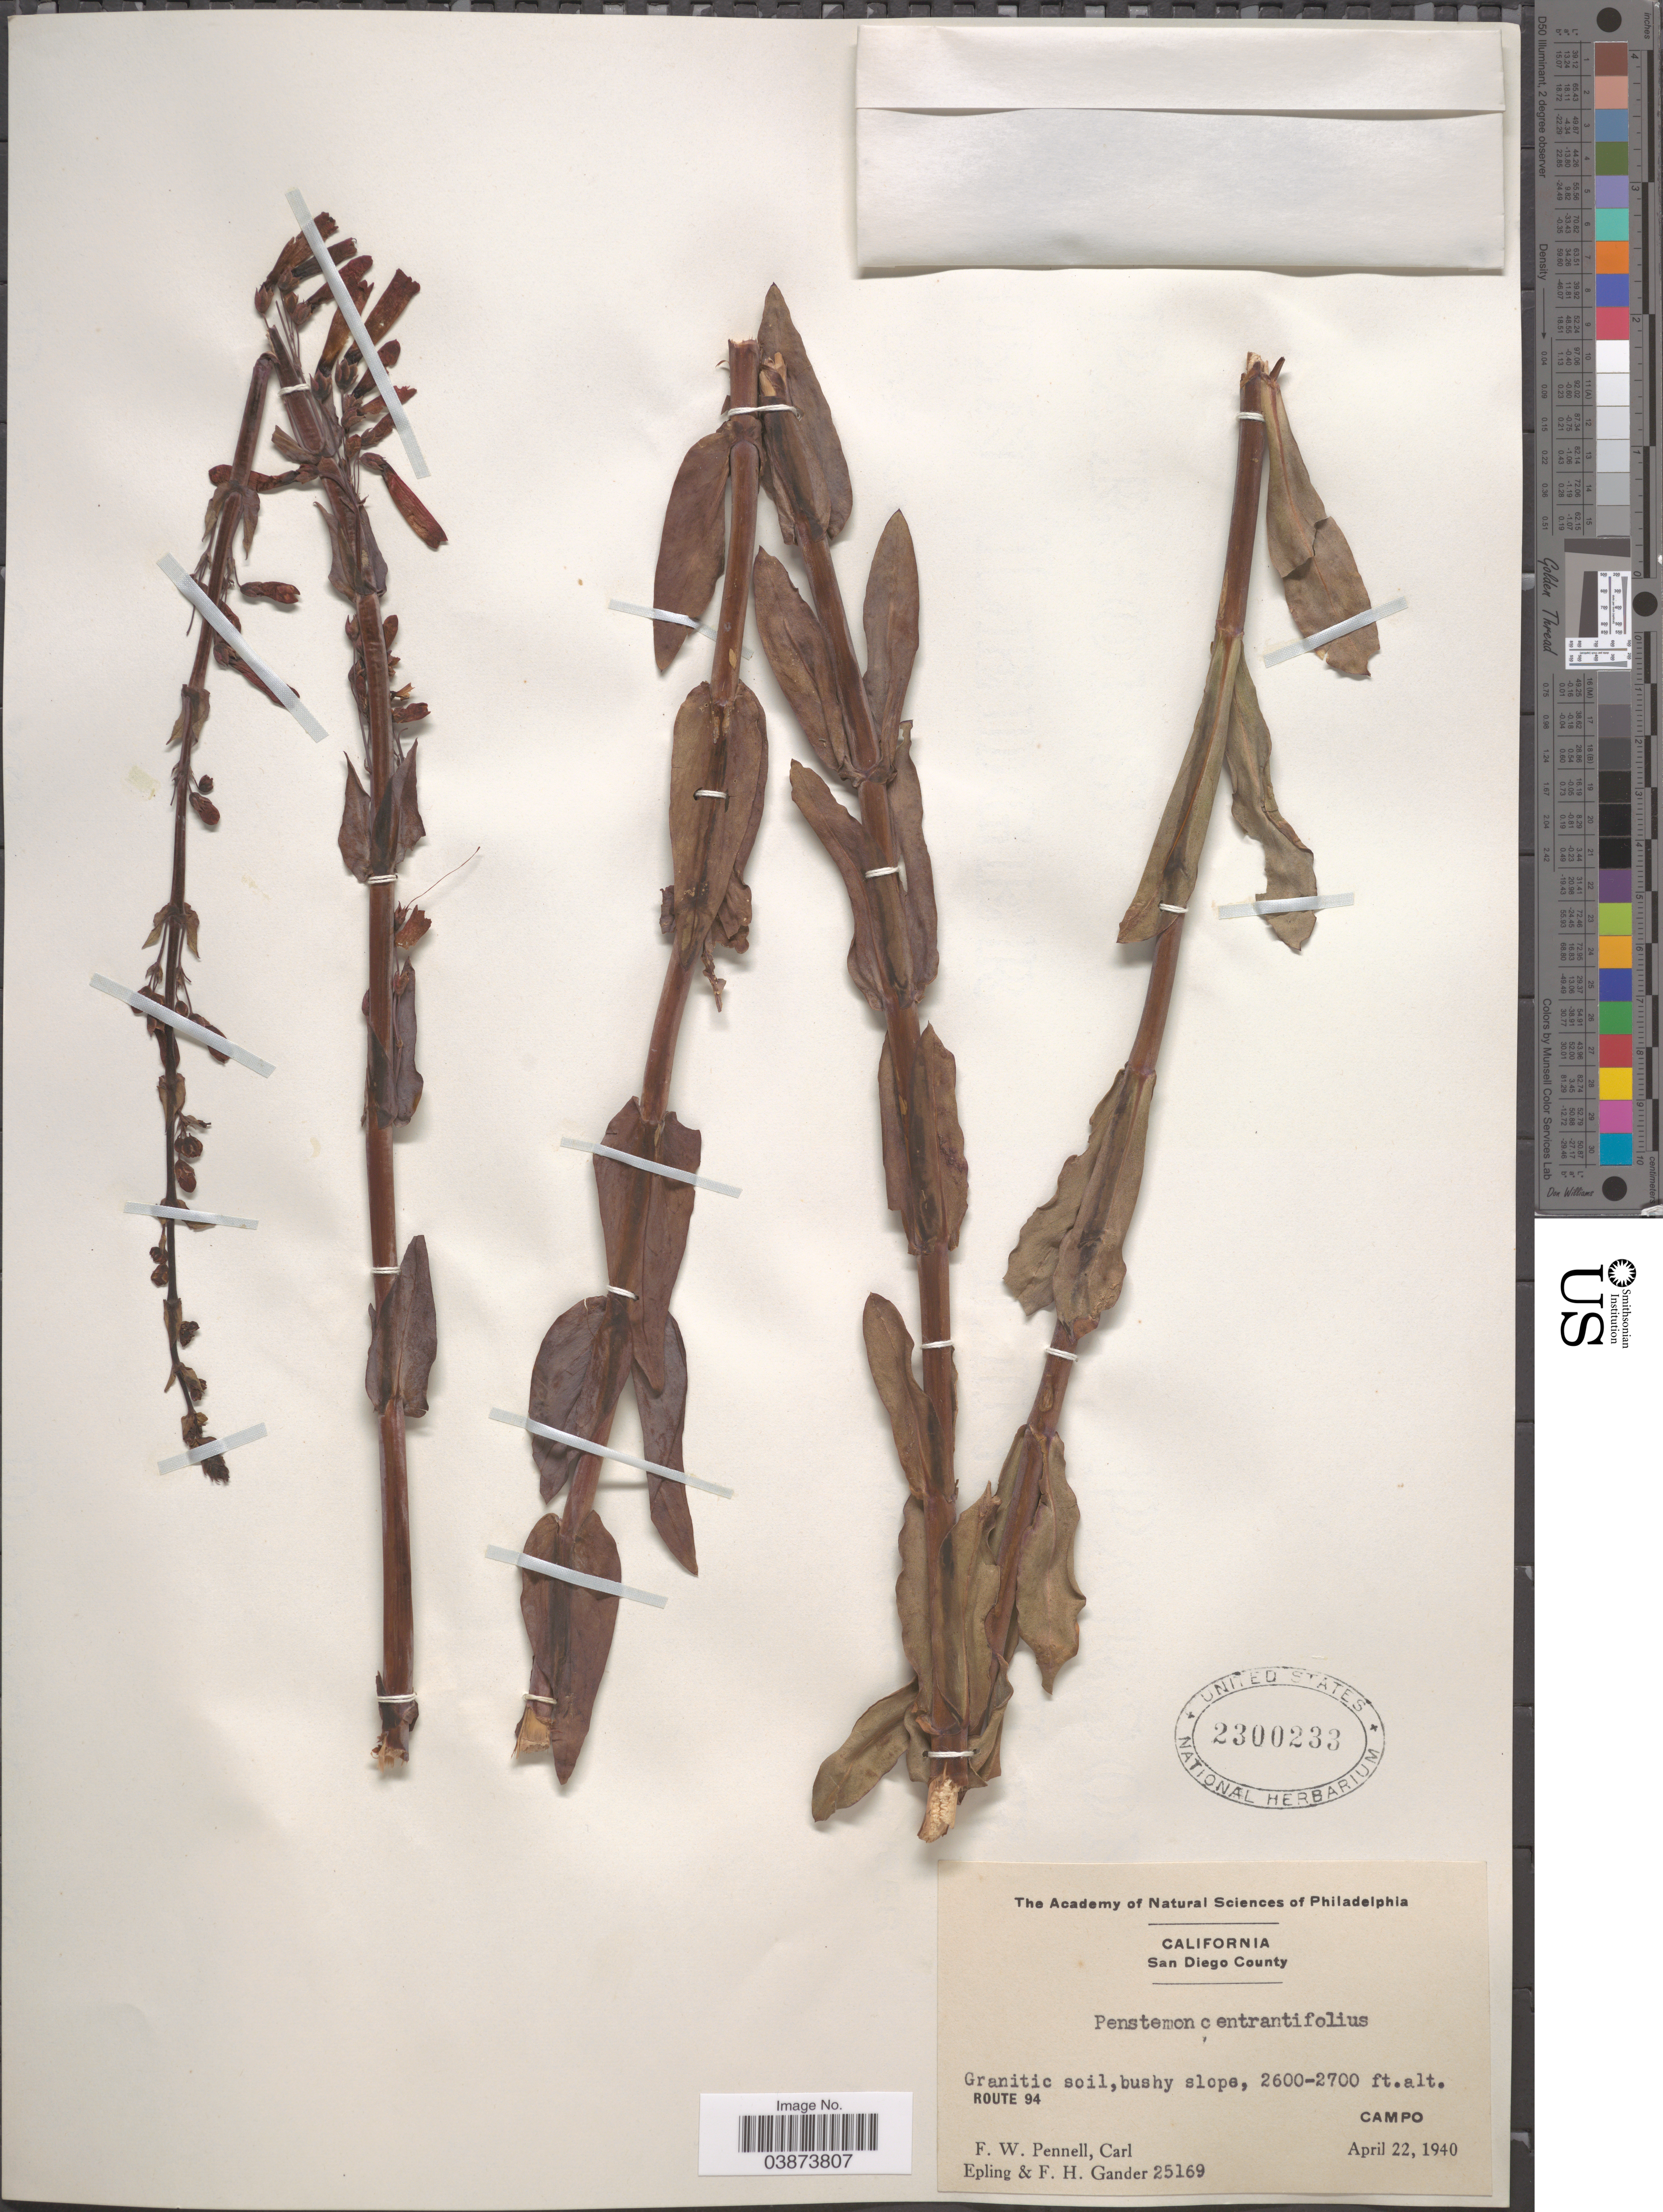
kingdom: Plantae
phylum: Tracheophyta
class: Magnoliopsida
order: Lamiales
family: Plantaginaceae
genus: Penstemon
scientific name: Penstemon centranthifolius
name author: Benth.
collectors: F. W. Pennell, C. C. Epling & F. Gander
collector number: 25169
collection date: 1940-04-22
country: United States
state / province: California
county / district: San Diego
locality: San Diego County. Bushy slope. Route 94. Campo.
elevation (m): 792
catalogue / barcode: US 2300233